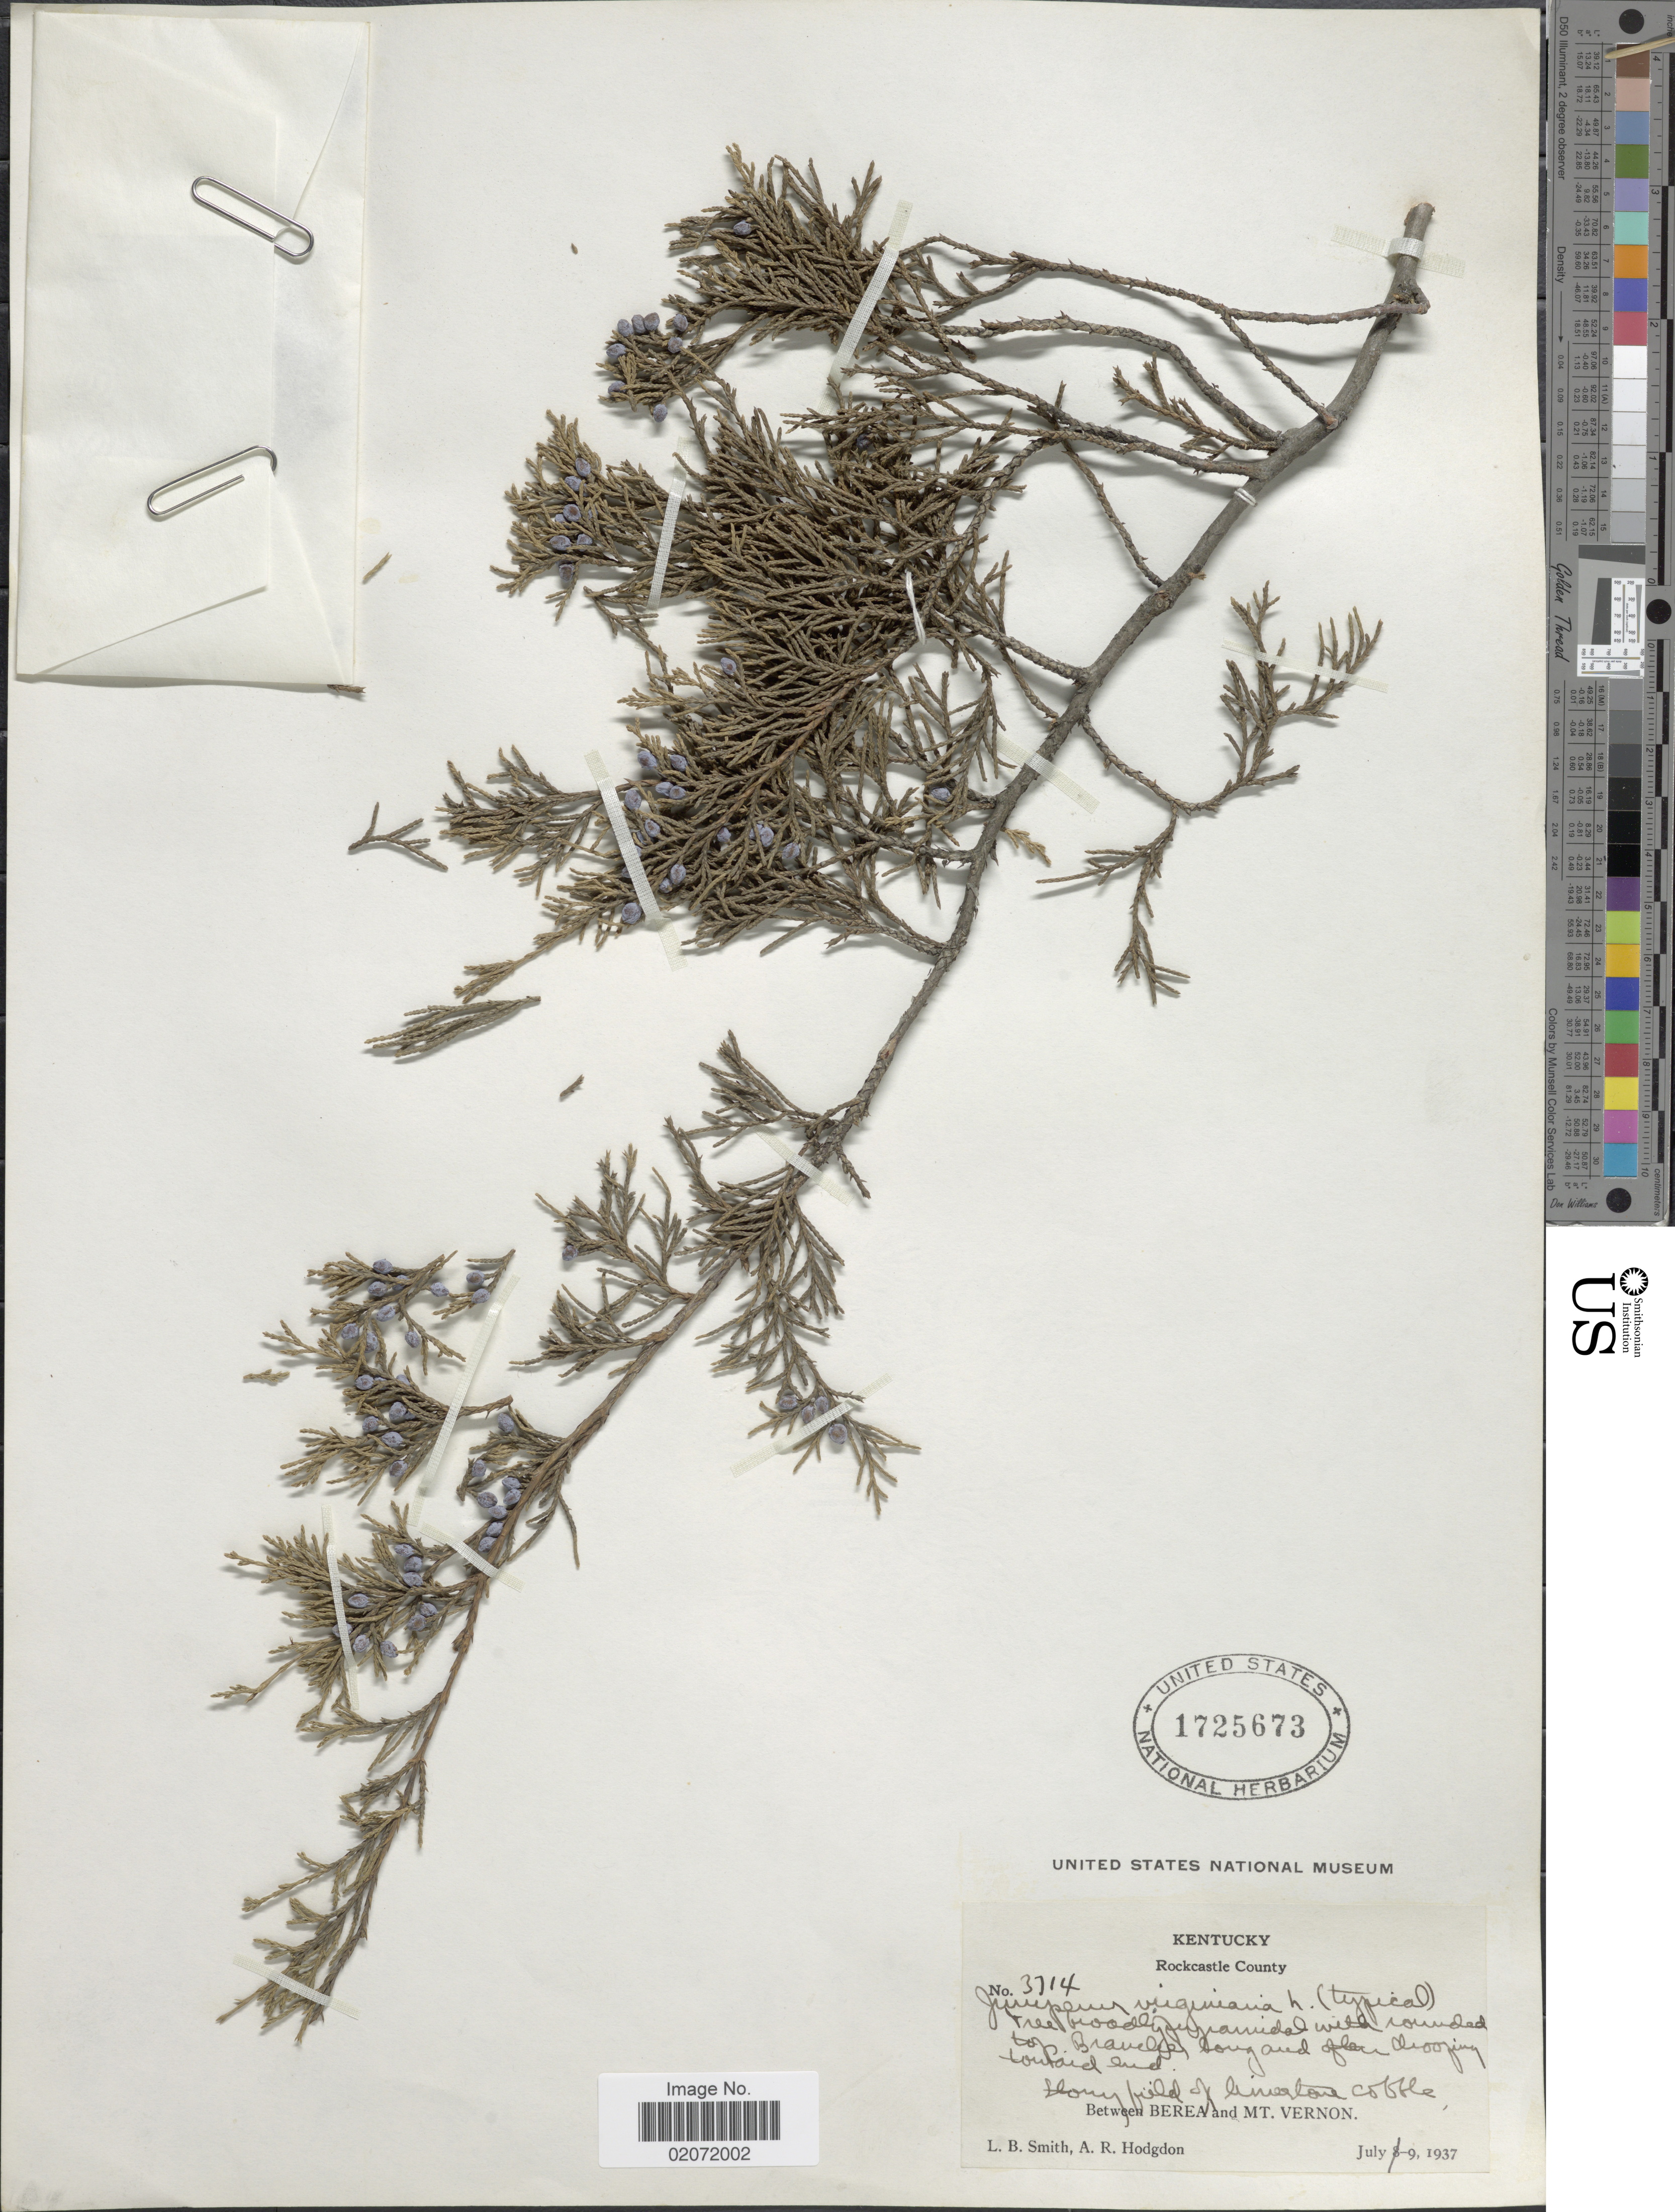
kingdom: Plantae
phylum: Tracheophyta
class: Pinopsida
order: Pinales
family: Cupressaceae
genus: Juniperus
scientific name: Juniperus virginiana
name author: L.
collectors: L. Smith & A. R. Hodgdon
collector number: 3714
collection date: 1937-07-09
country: United States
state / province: Kentucky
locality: Rockcastle County, between Berea and Mt. Vernon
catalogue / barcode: US 1725673